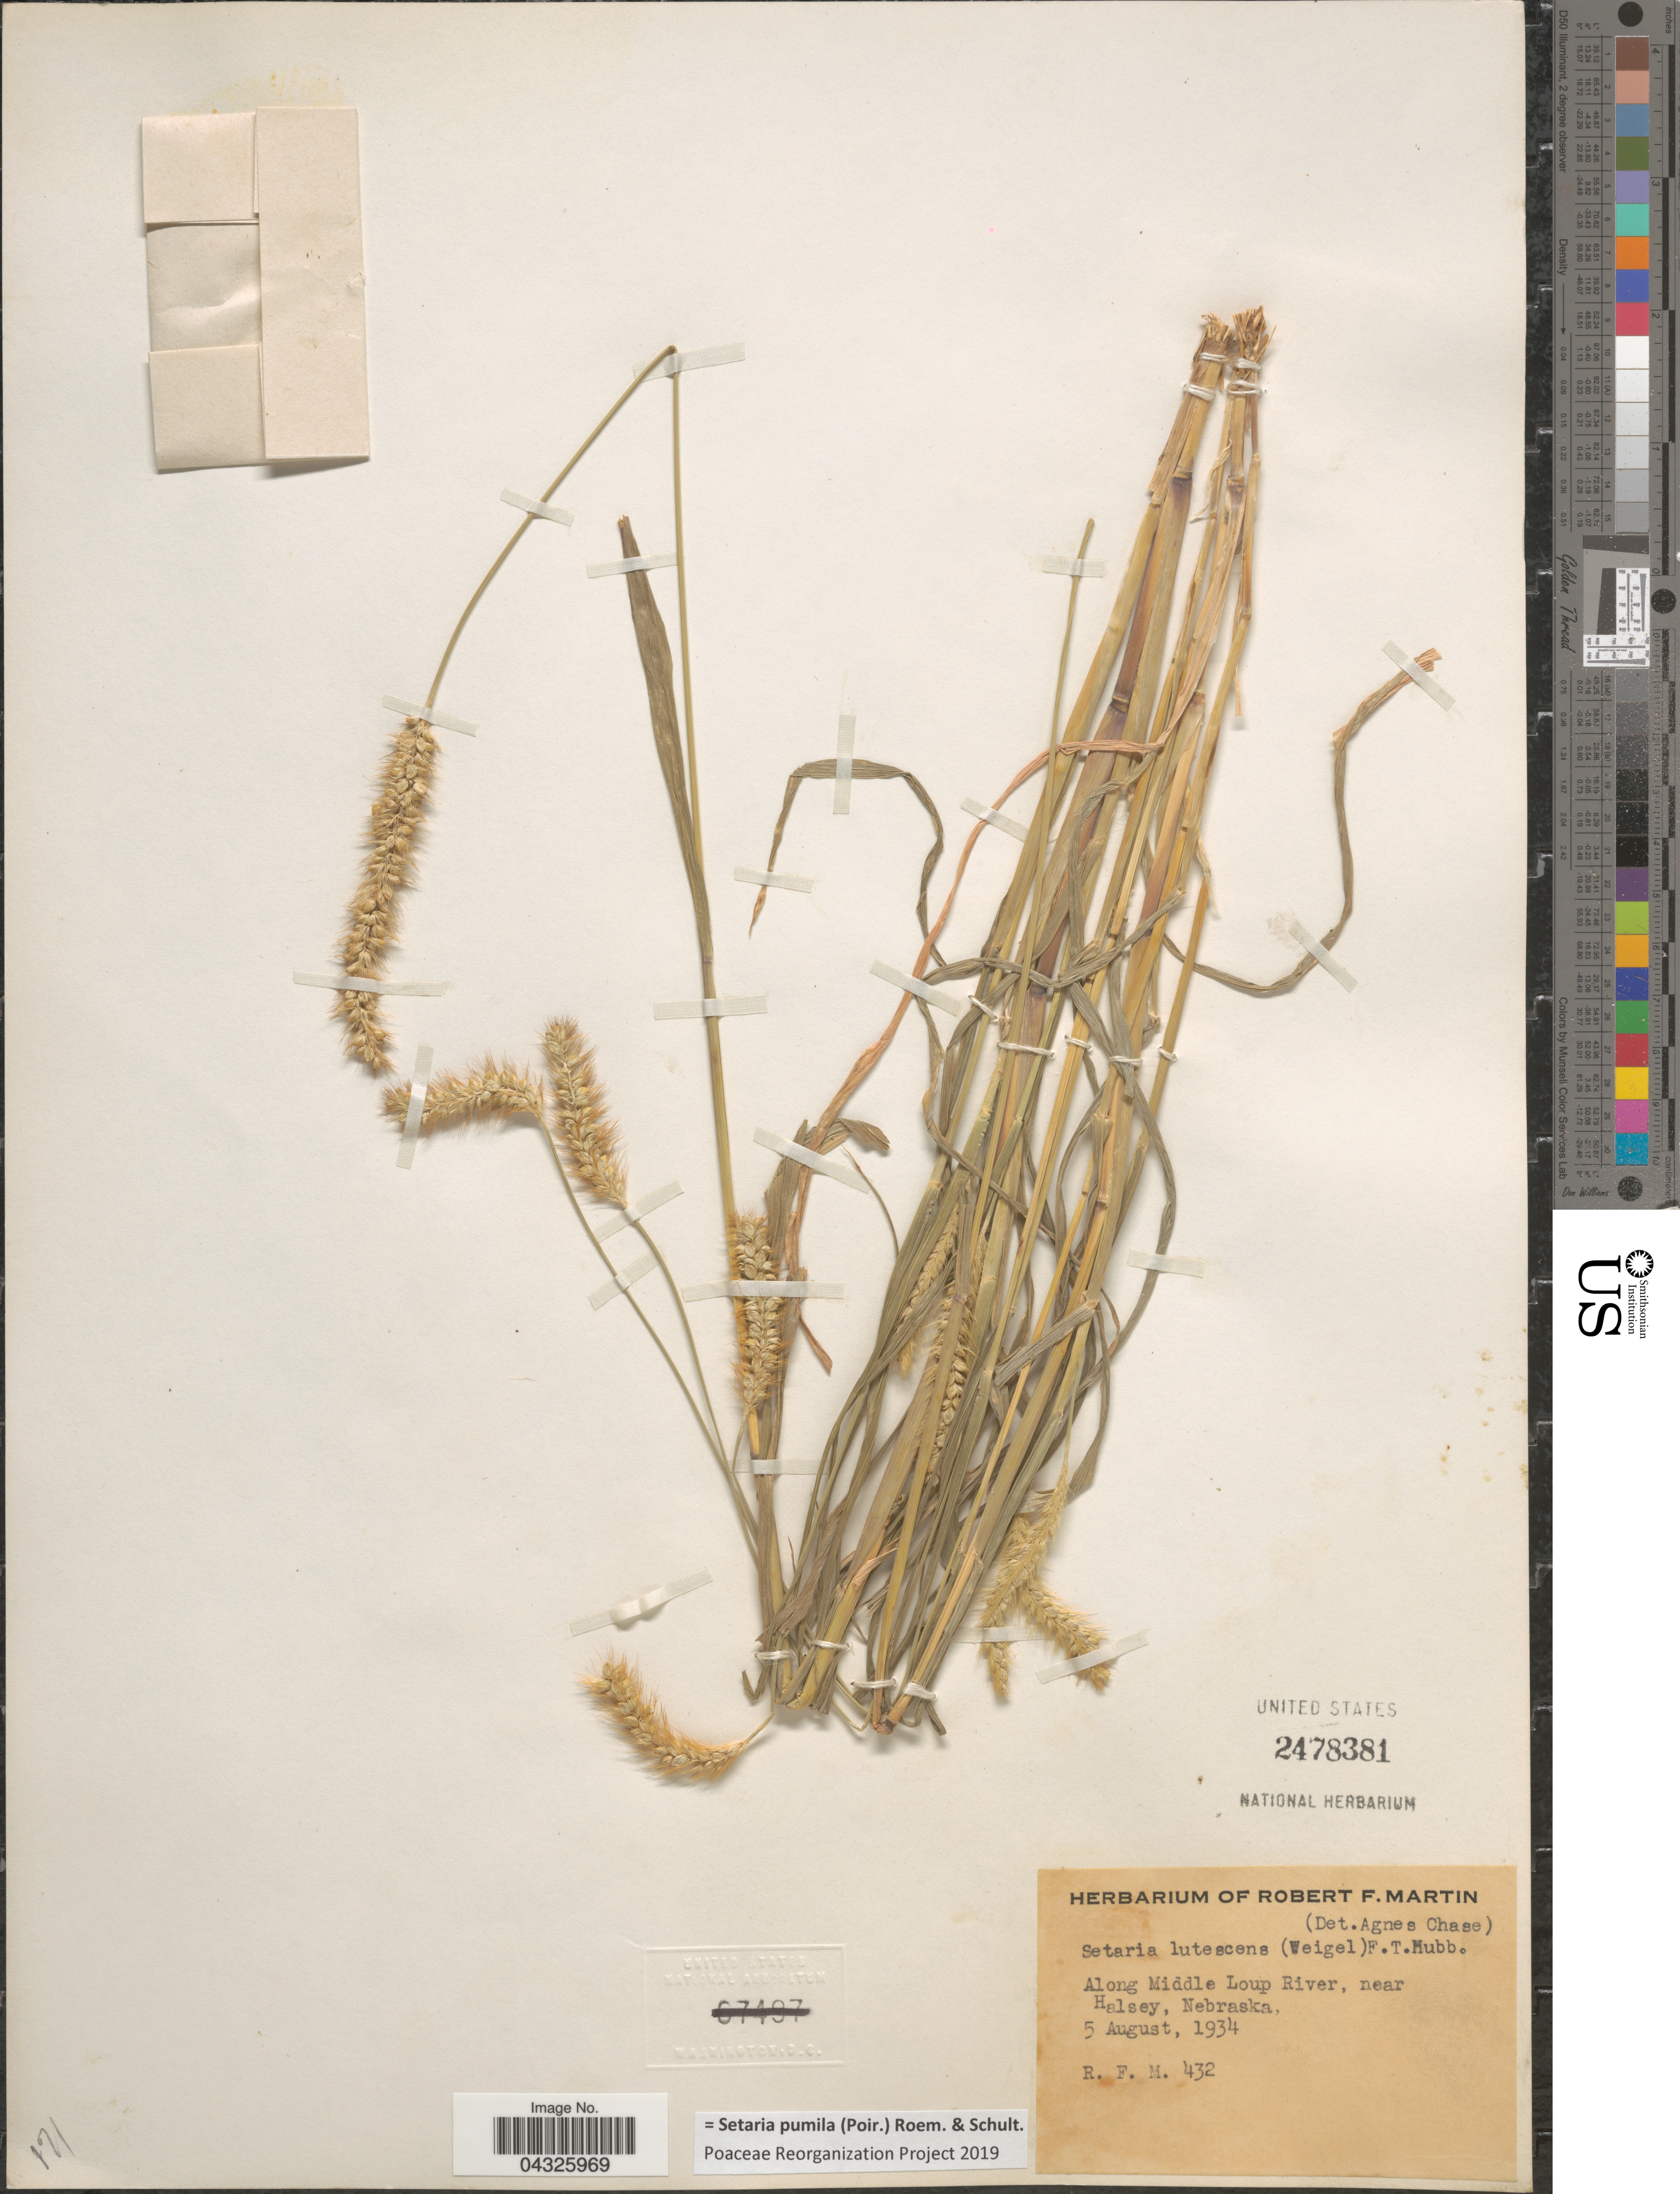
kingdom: Plantae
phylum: Tracheophyta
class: Liliopsida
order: Poales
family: Poaceae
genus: Setaria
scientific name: Setaria pumila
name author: (Poir.) Roem. & Schult.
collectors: R. F. Martin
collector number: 432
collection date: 1934-08-05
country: United States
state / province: Nebraska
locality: Along Middle Loup River, near Halsey.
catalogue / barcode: US 2478381